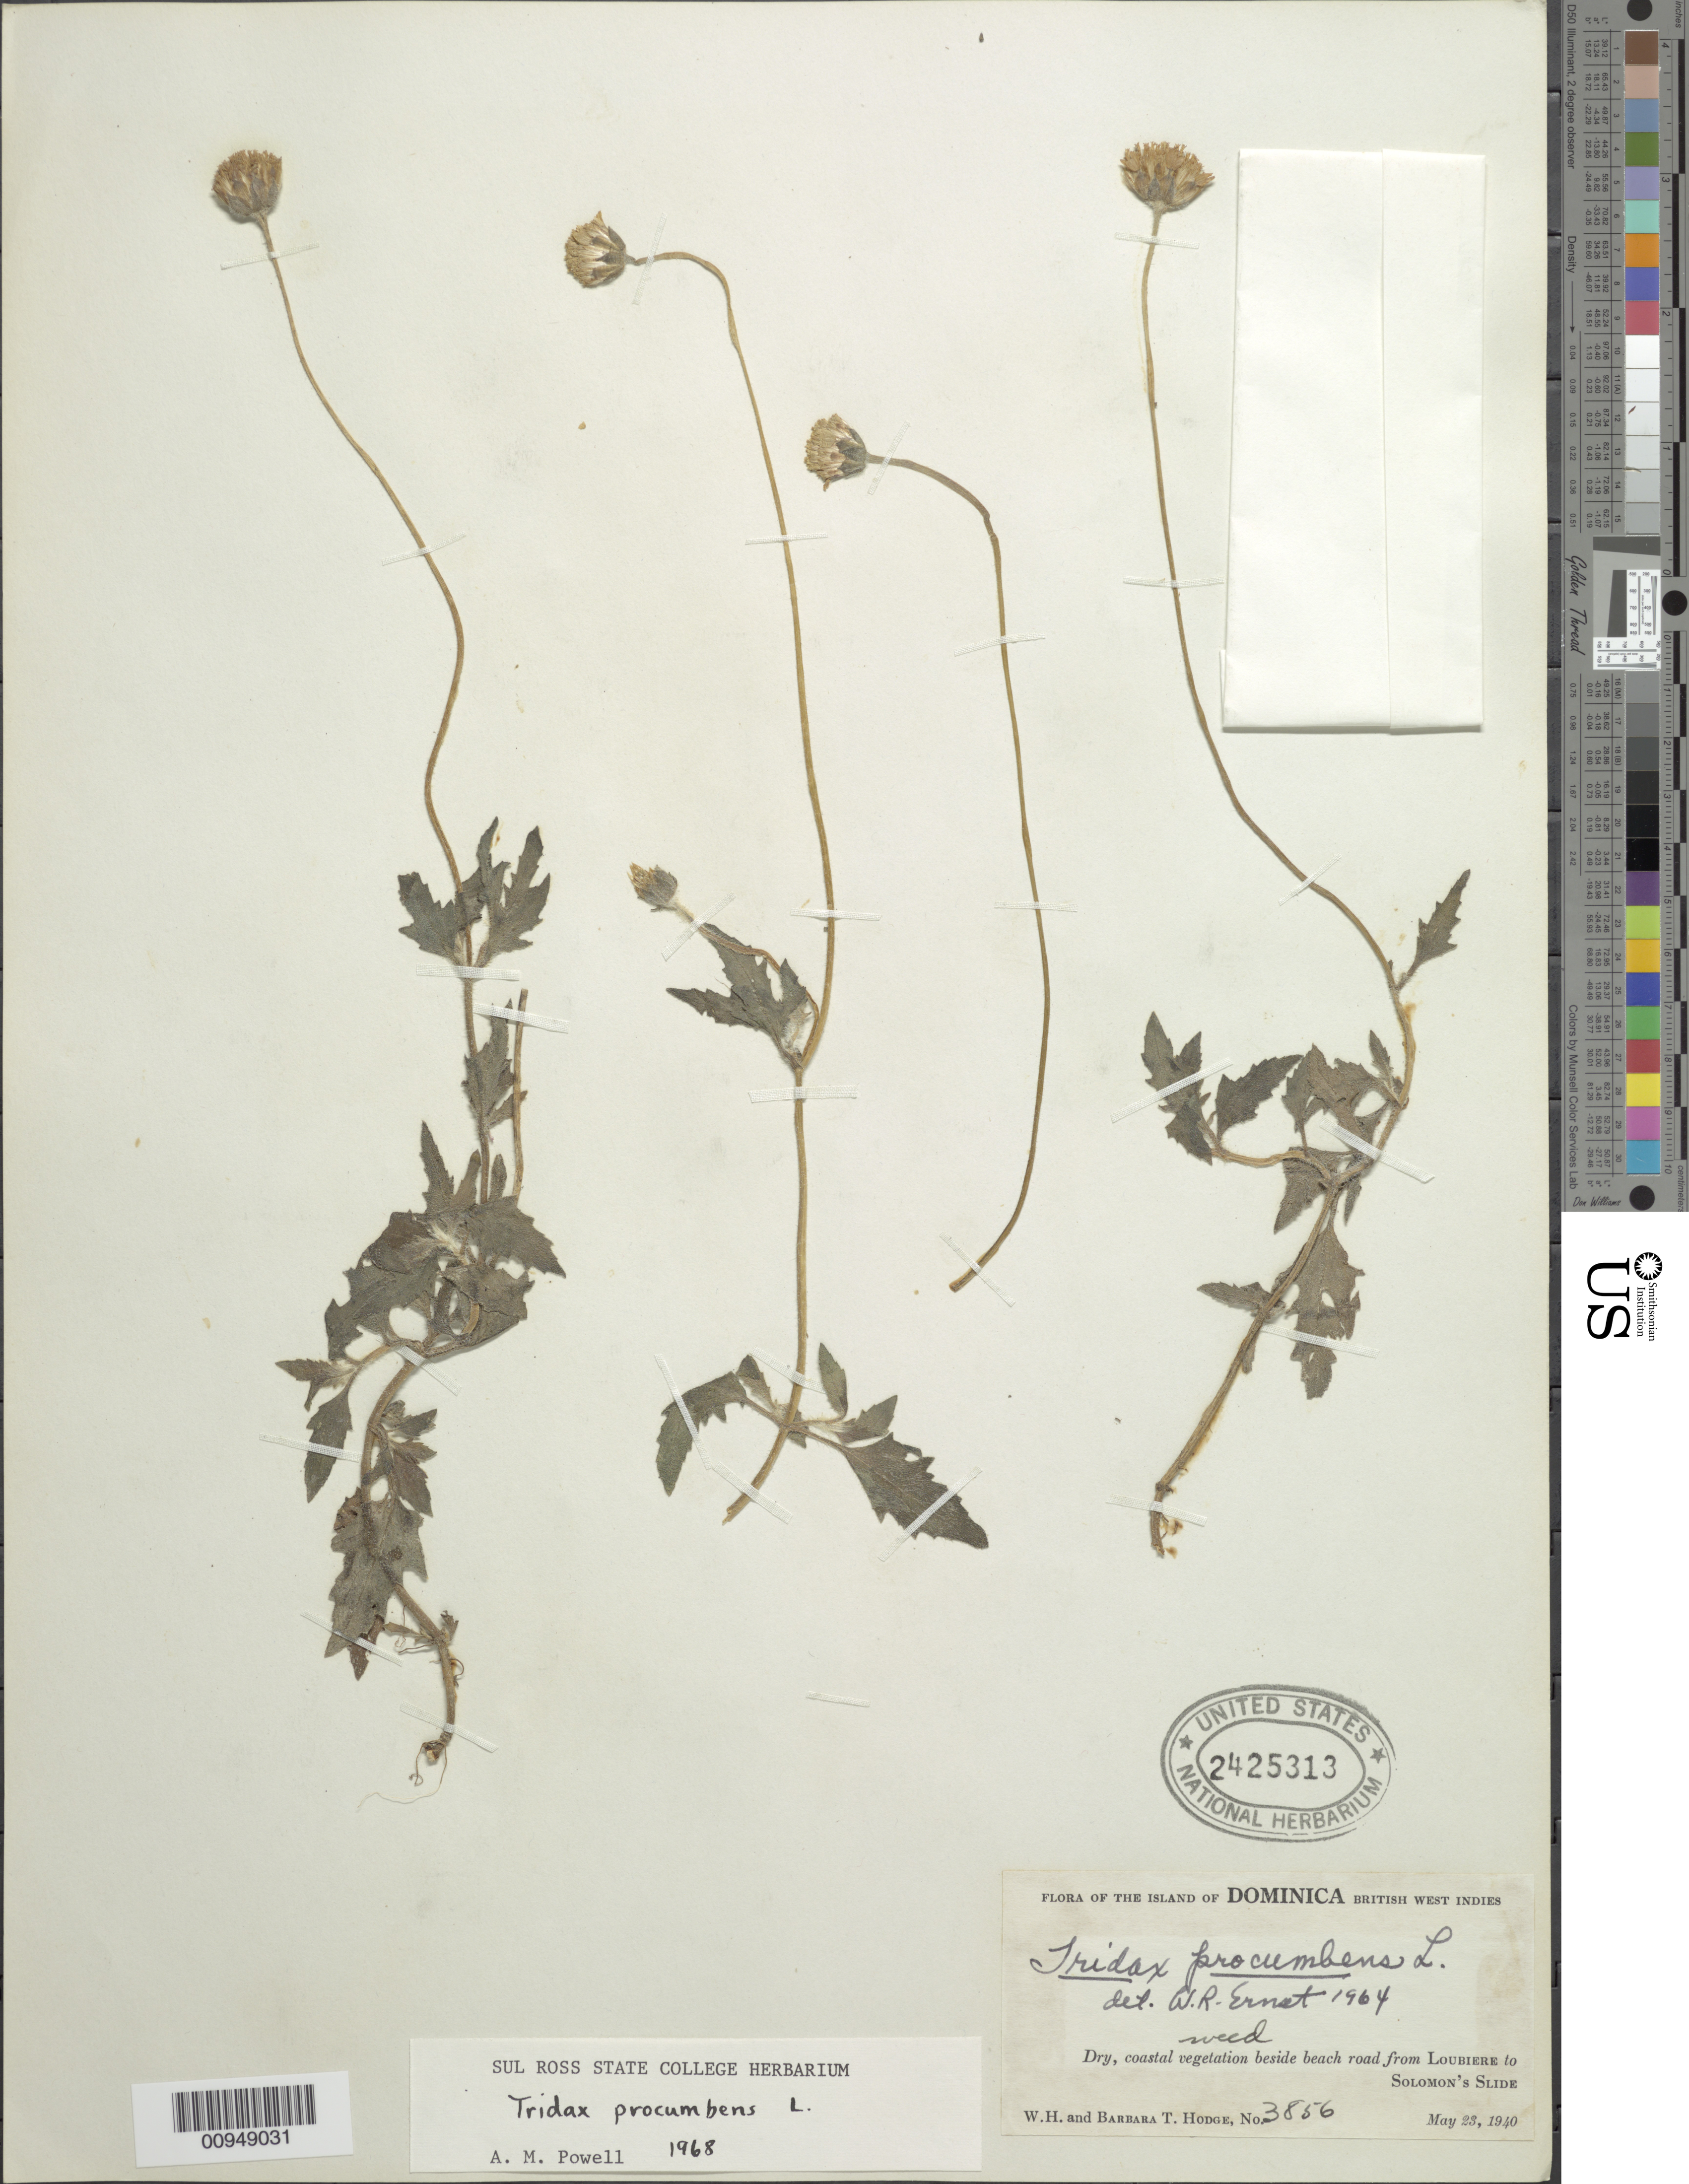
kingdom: Plantae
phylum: Tracheophyta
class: Magnoliopsida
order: Asterales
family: Asteraceae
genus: Tridax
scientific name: Tridax procumbens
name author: L.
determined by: Powell, A. M.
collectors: W. Hodge & B. Hodge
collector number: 3856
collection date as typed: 23 May 1940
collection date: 1940-05-23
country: Dominica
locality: Beside beach road from Loubiere to Solomon's Slide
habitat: Dry, coastal vegetation beside beach road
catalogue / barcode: US 2425313